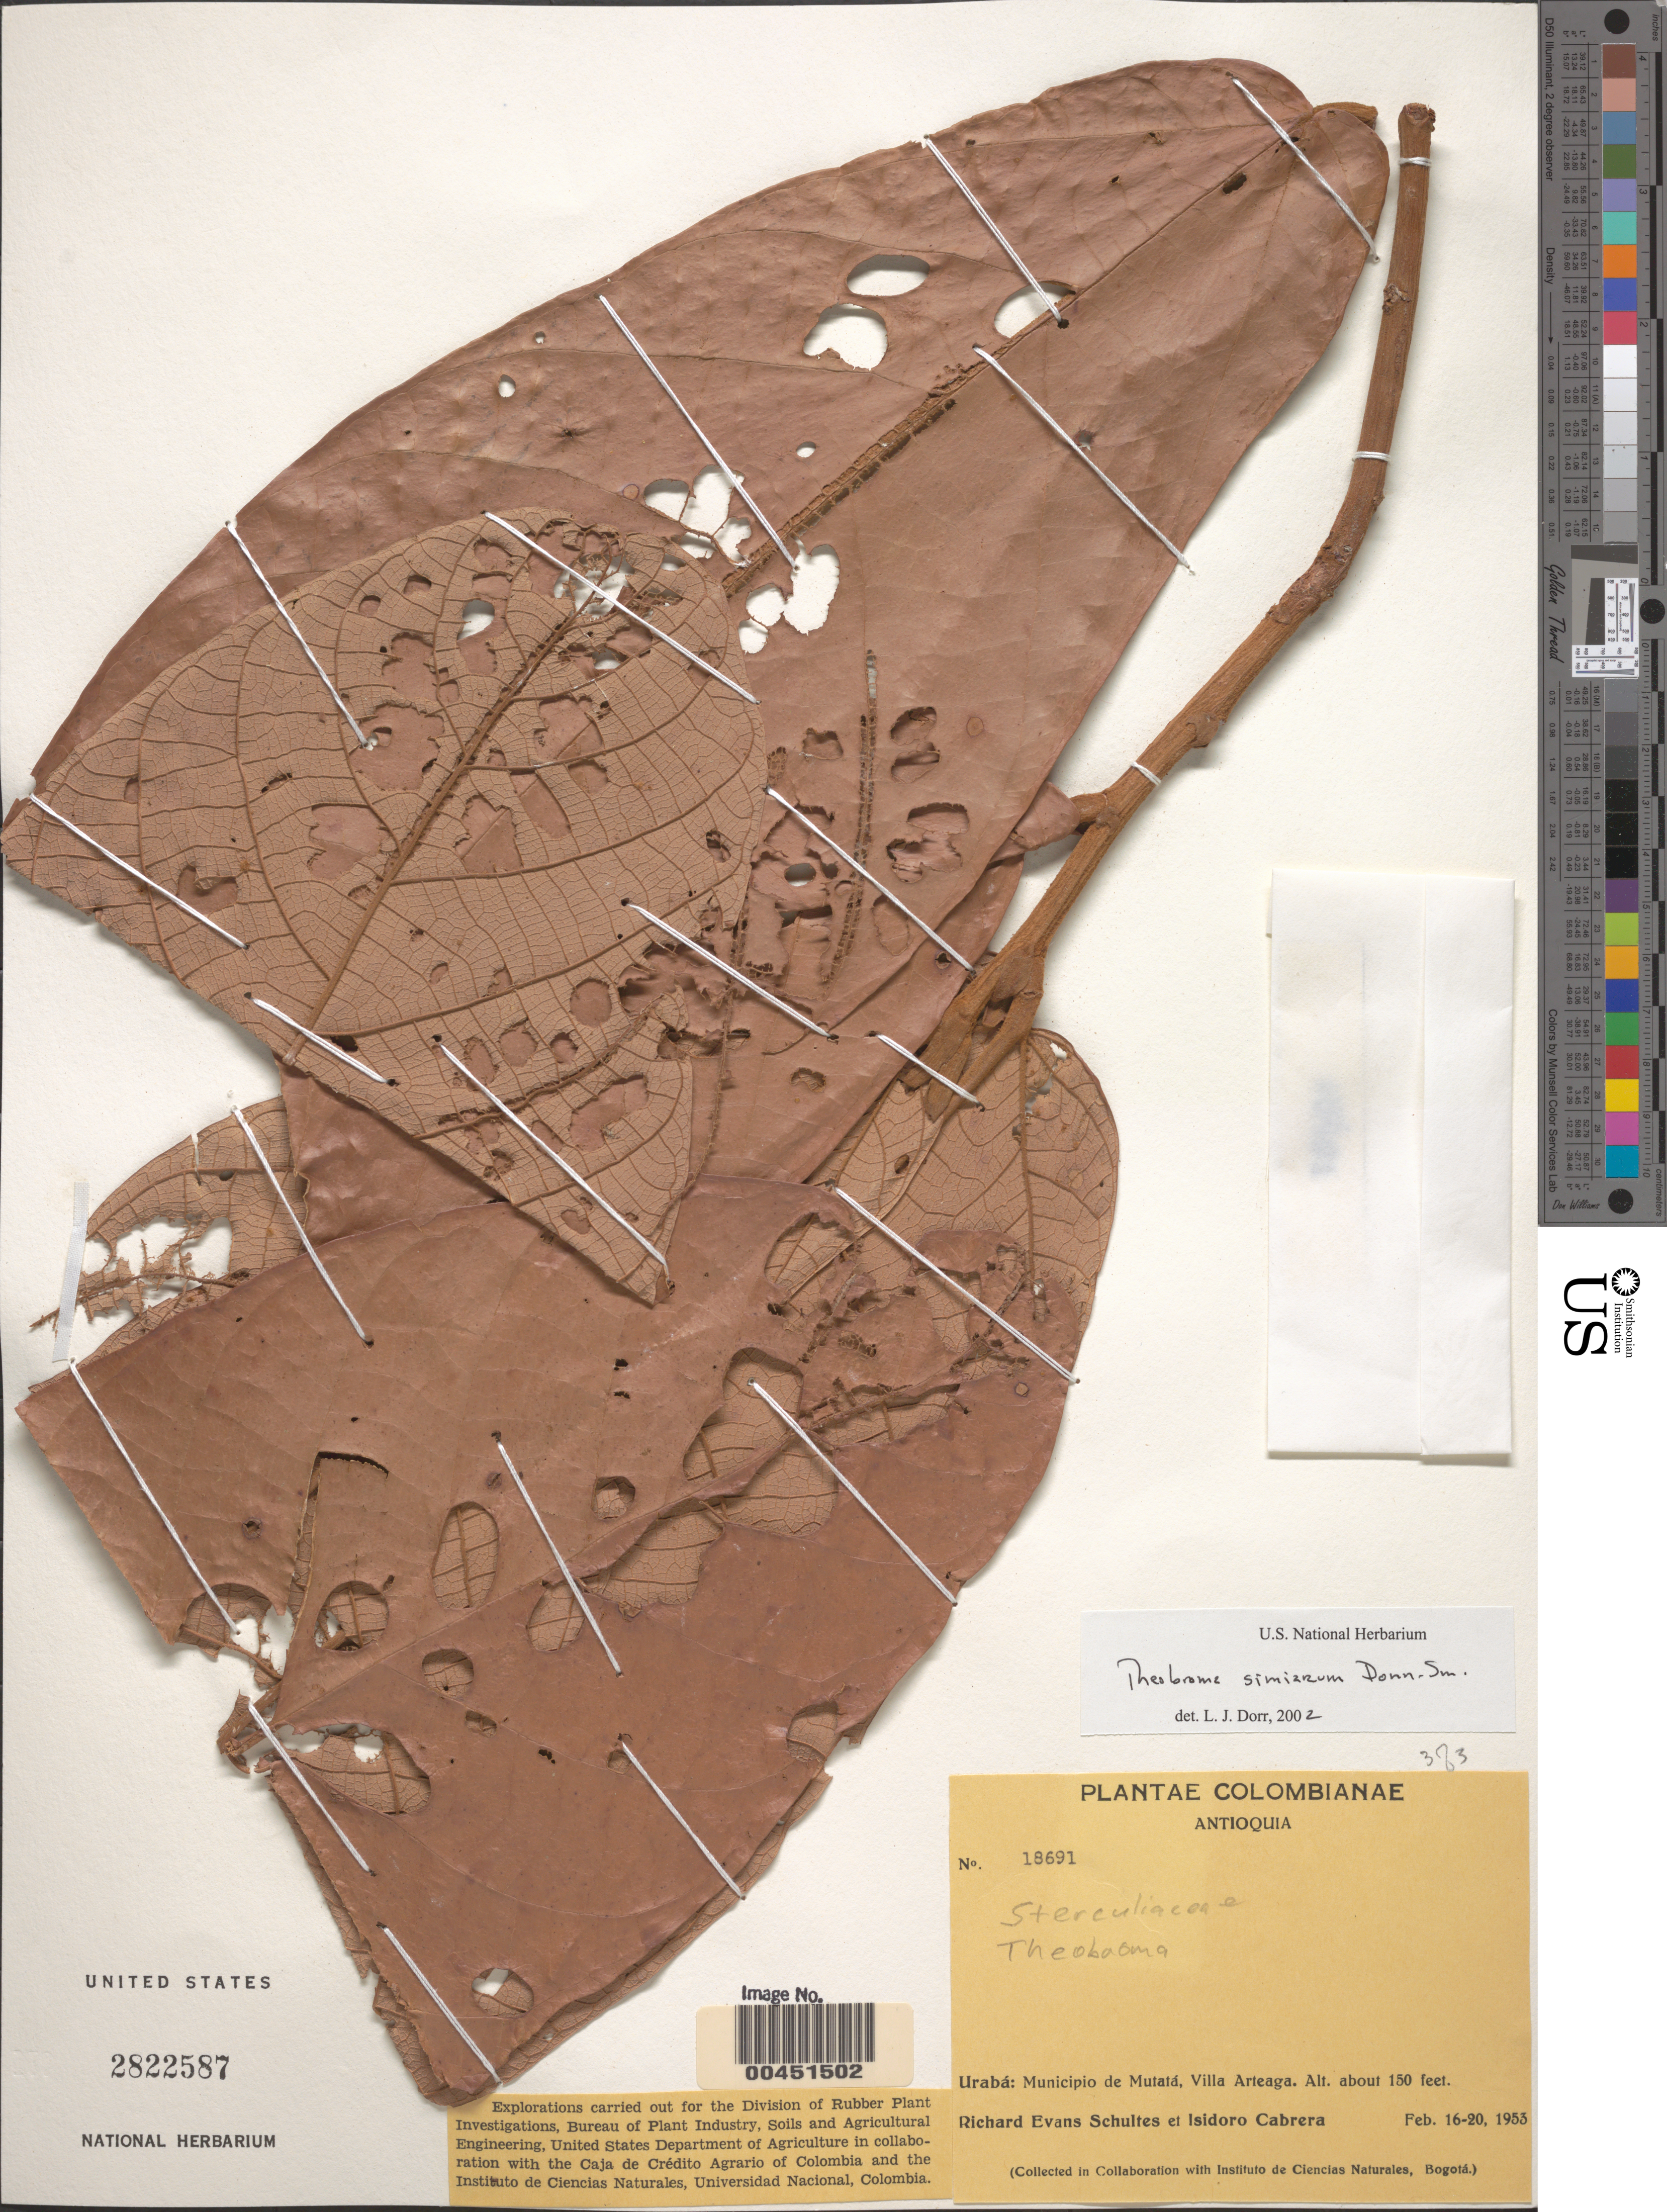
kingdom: Plantae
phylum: Tracheophyta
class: Magnoliopsida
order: Malvales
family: Malvaceae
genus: Theobroma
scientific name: Theobroma simiarum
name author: Donn. Sm.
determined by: Dorr, L. J., (BOT), Smithsonian Institution - National Museum of Natural History (UNITED STATES)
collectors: R. E. Schultes & I. Cabrera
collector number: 18691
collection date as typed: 16 Feb 1953 to 20 Feb 1953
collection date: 1953-02-16/1953-02-20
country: Colombia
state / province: Antioquia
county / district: Mutatá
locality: Villa Arteaga, Urabá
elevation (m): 46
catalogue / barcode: US 2822587